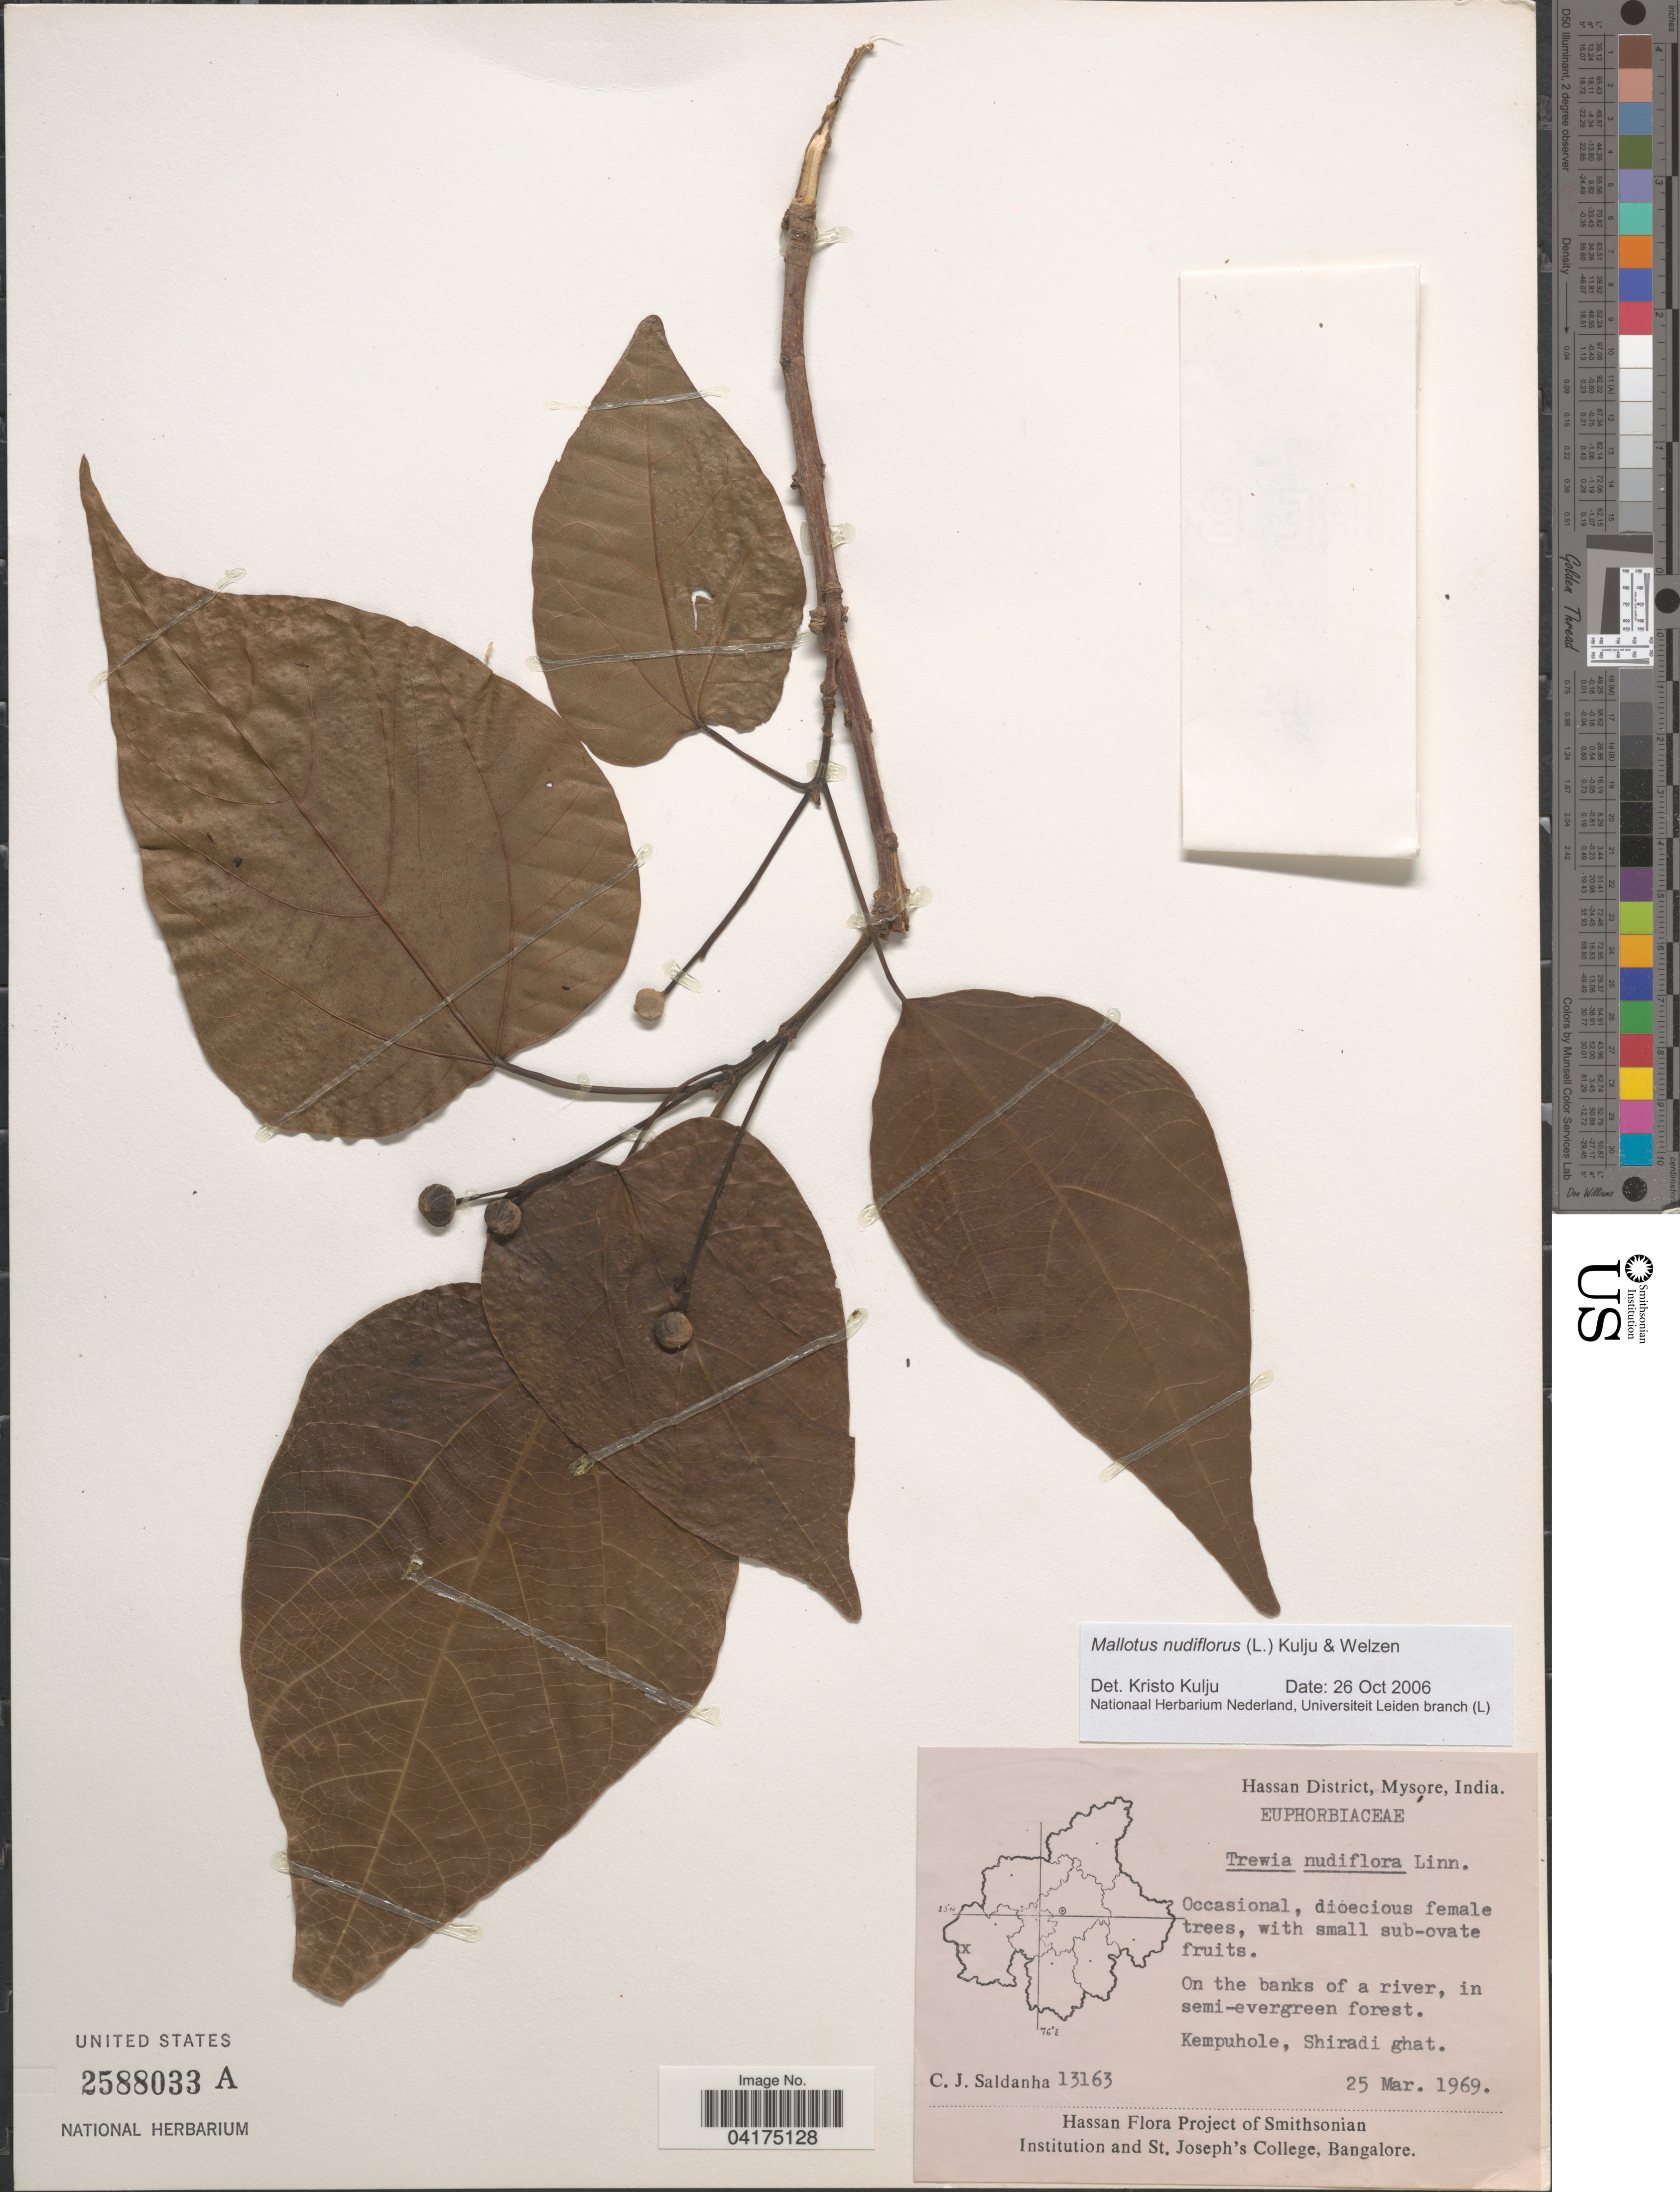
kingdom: Plantae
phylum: Tracheophyta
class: Magnoliopsida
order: Malpighiales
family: Euphorbiaceae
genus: Mallotus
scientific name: Mallotus nudiflorus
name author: (L.) Kulju & Welzen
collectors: C. J. Saldanha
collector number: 13163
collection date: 1969-03-25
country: India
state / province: Karnataka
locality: Hassan District, Mysore. Kempuhole, Shiradi ghat.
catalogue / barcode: US 2588033A